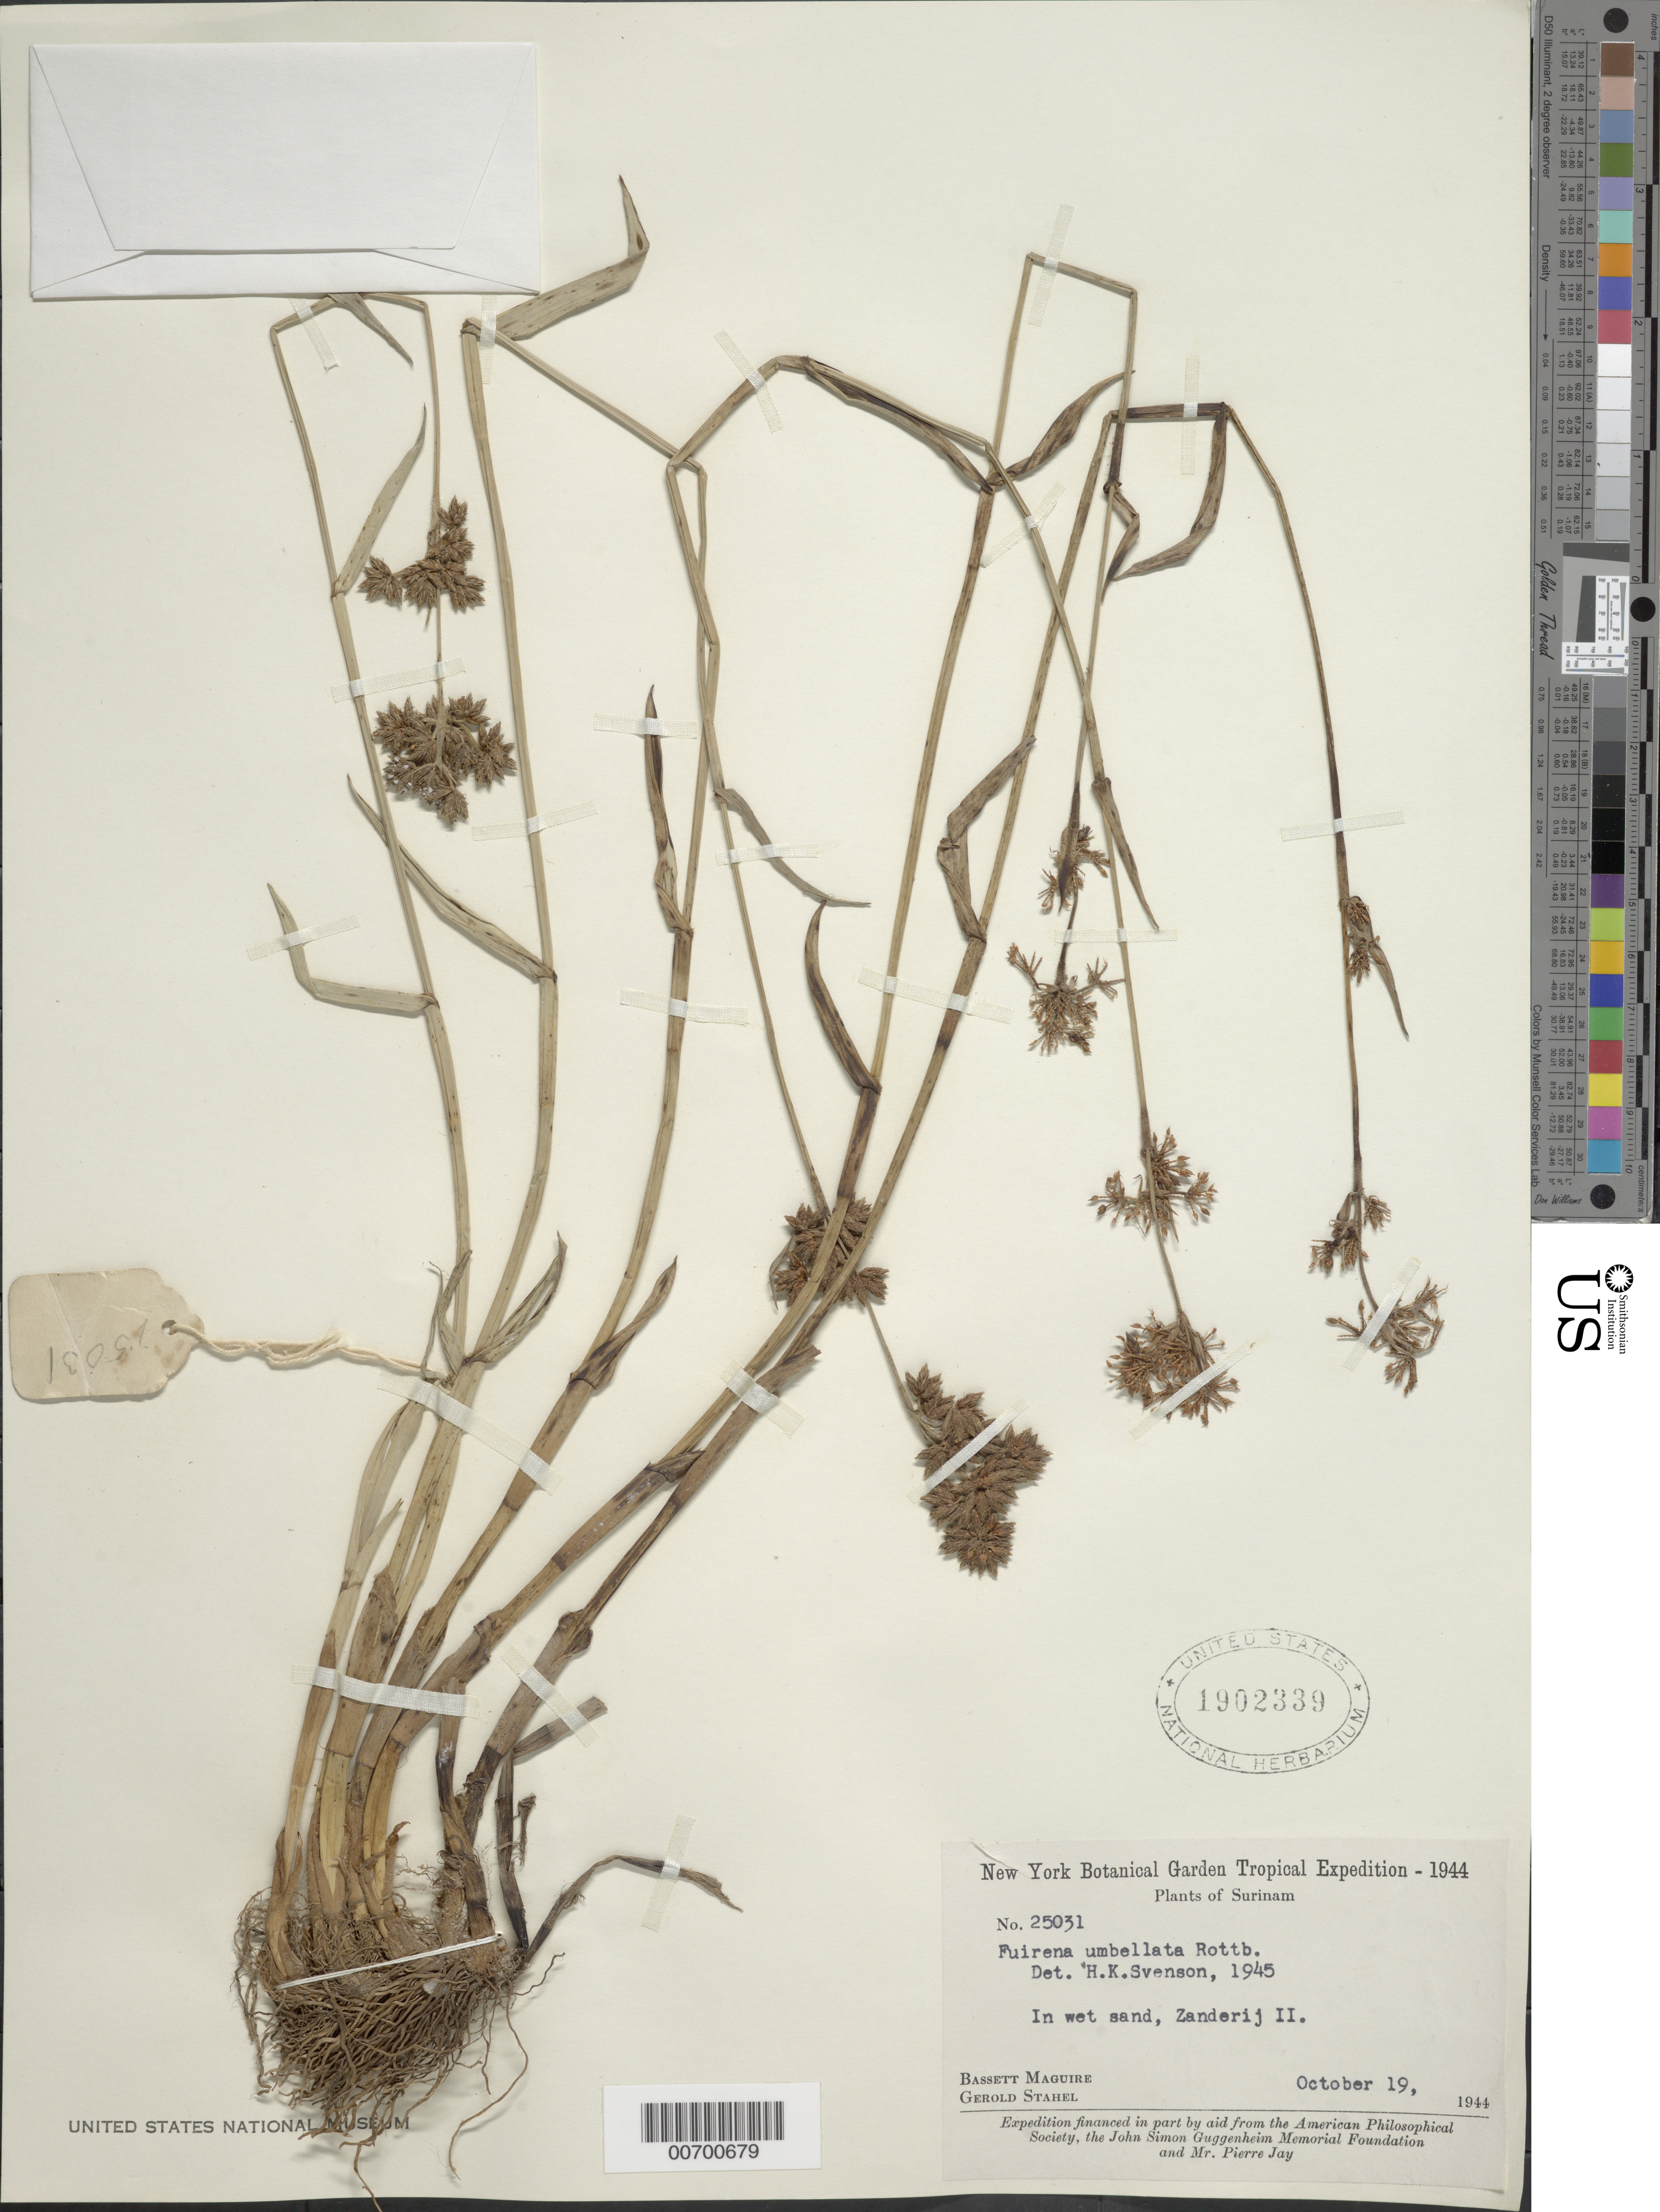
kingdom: Plantae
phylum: Tracheophyta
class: Liliopsida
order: Poales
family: Cyperaceae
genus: Fuirena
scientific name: Fuirena umbellata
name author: Rottb.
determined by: Svenson, Henry K.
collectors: B. Maguire & G. Stahel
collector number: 25031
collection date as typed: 19-Oct-44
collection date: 1944-10-19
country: Suriname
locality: Zanderij I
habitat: Wet sand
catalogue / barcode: US 1902339